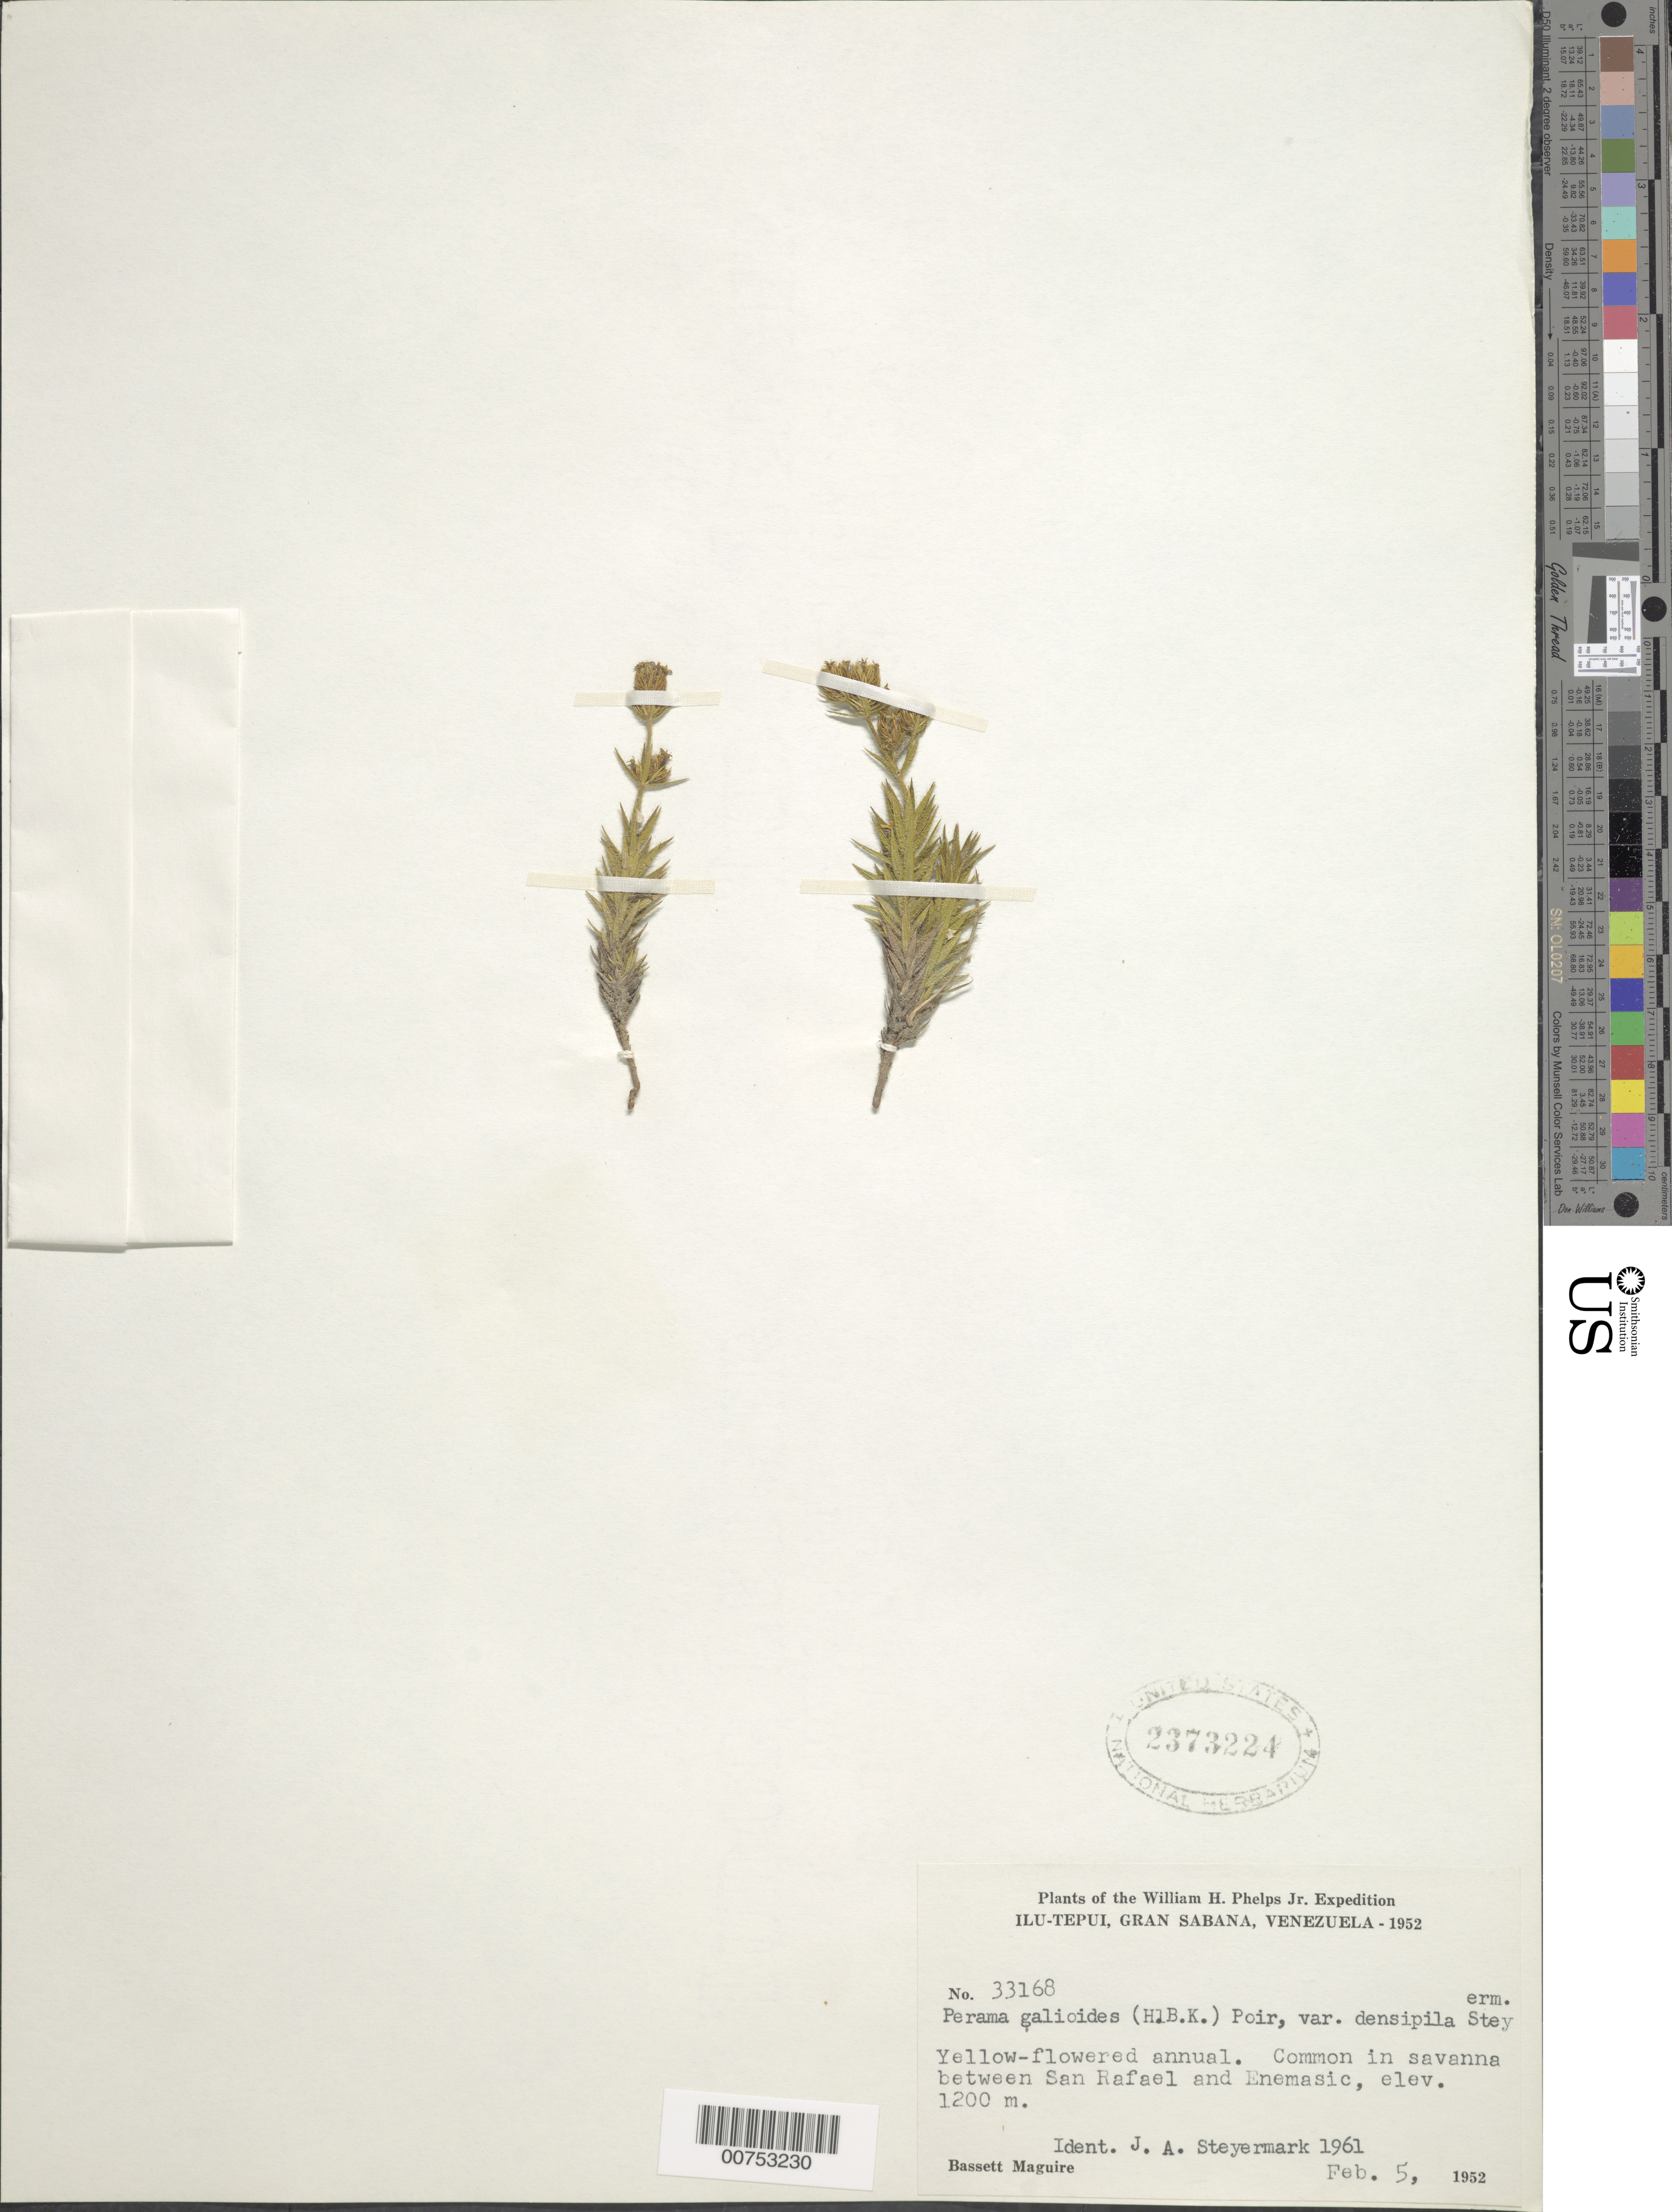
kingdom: Plantae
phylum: Tracheophyta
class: Magnoliopsida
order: Gentianales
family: Rubiaceae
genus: Perama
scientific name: Perama galioides var. densipila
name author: Steyerm.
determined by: Steyermark, Julian A., (VEN)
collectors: B. Maguire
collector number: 33168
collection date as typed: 5-Feb-52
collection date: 1952-02-05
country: Venezuela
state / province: Bolívar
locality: Gran Sabana, Ilu-tepuí, between San Rafael and Enemasic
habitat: Savanna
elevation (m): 1200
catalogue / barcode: US 2373224